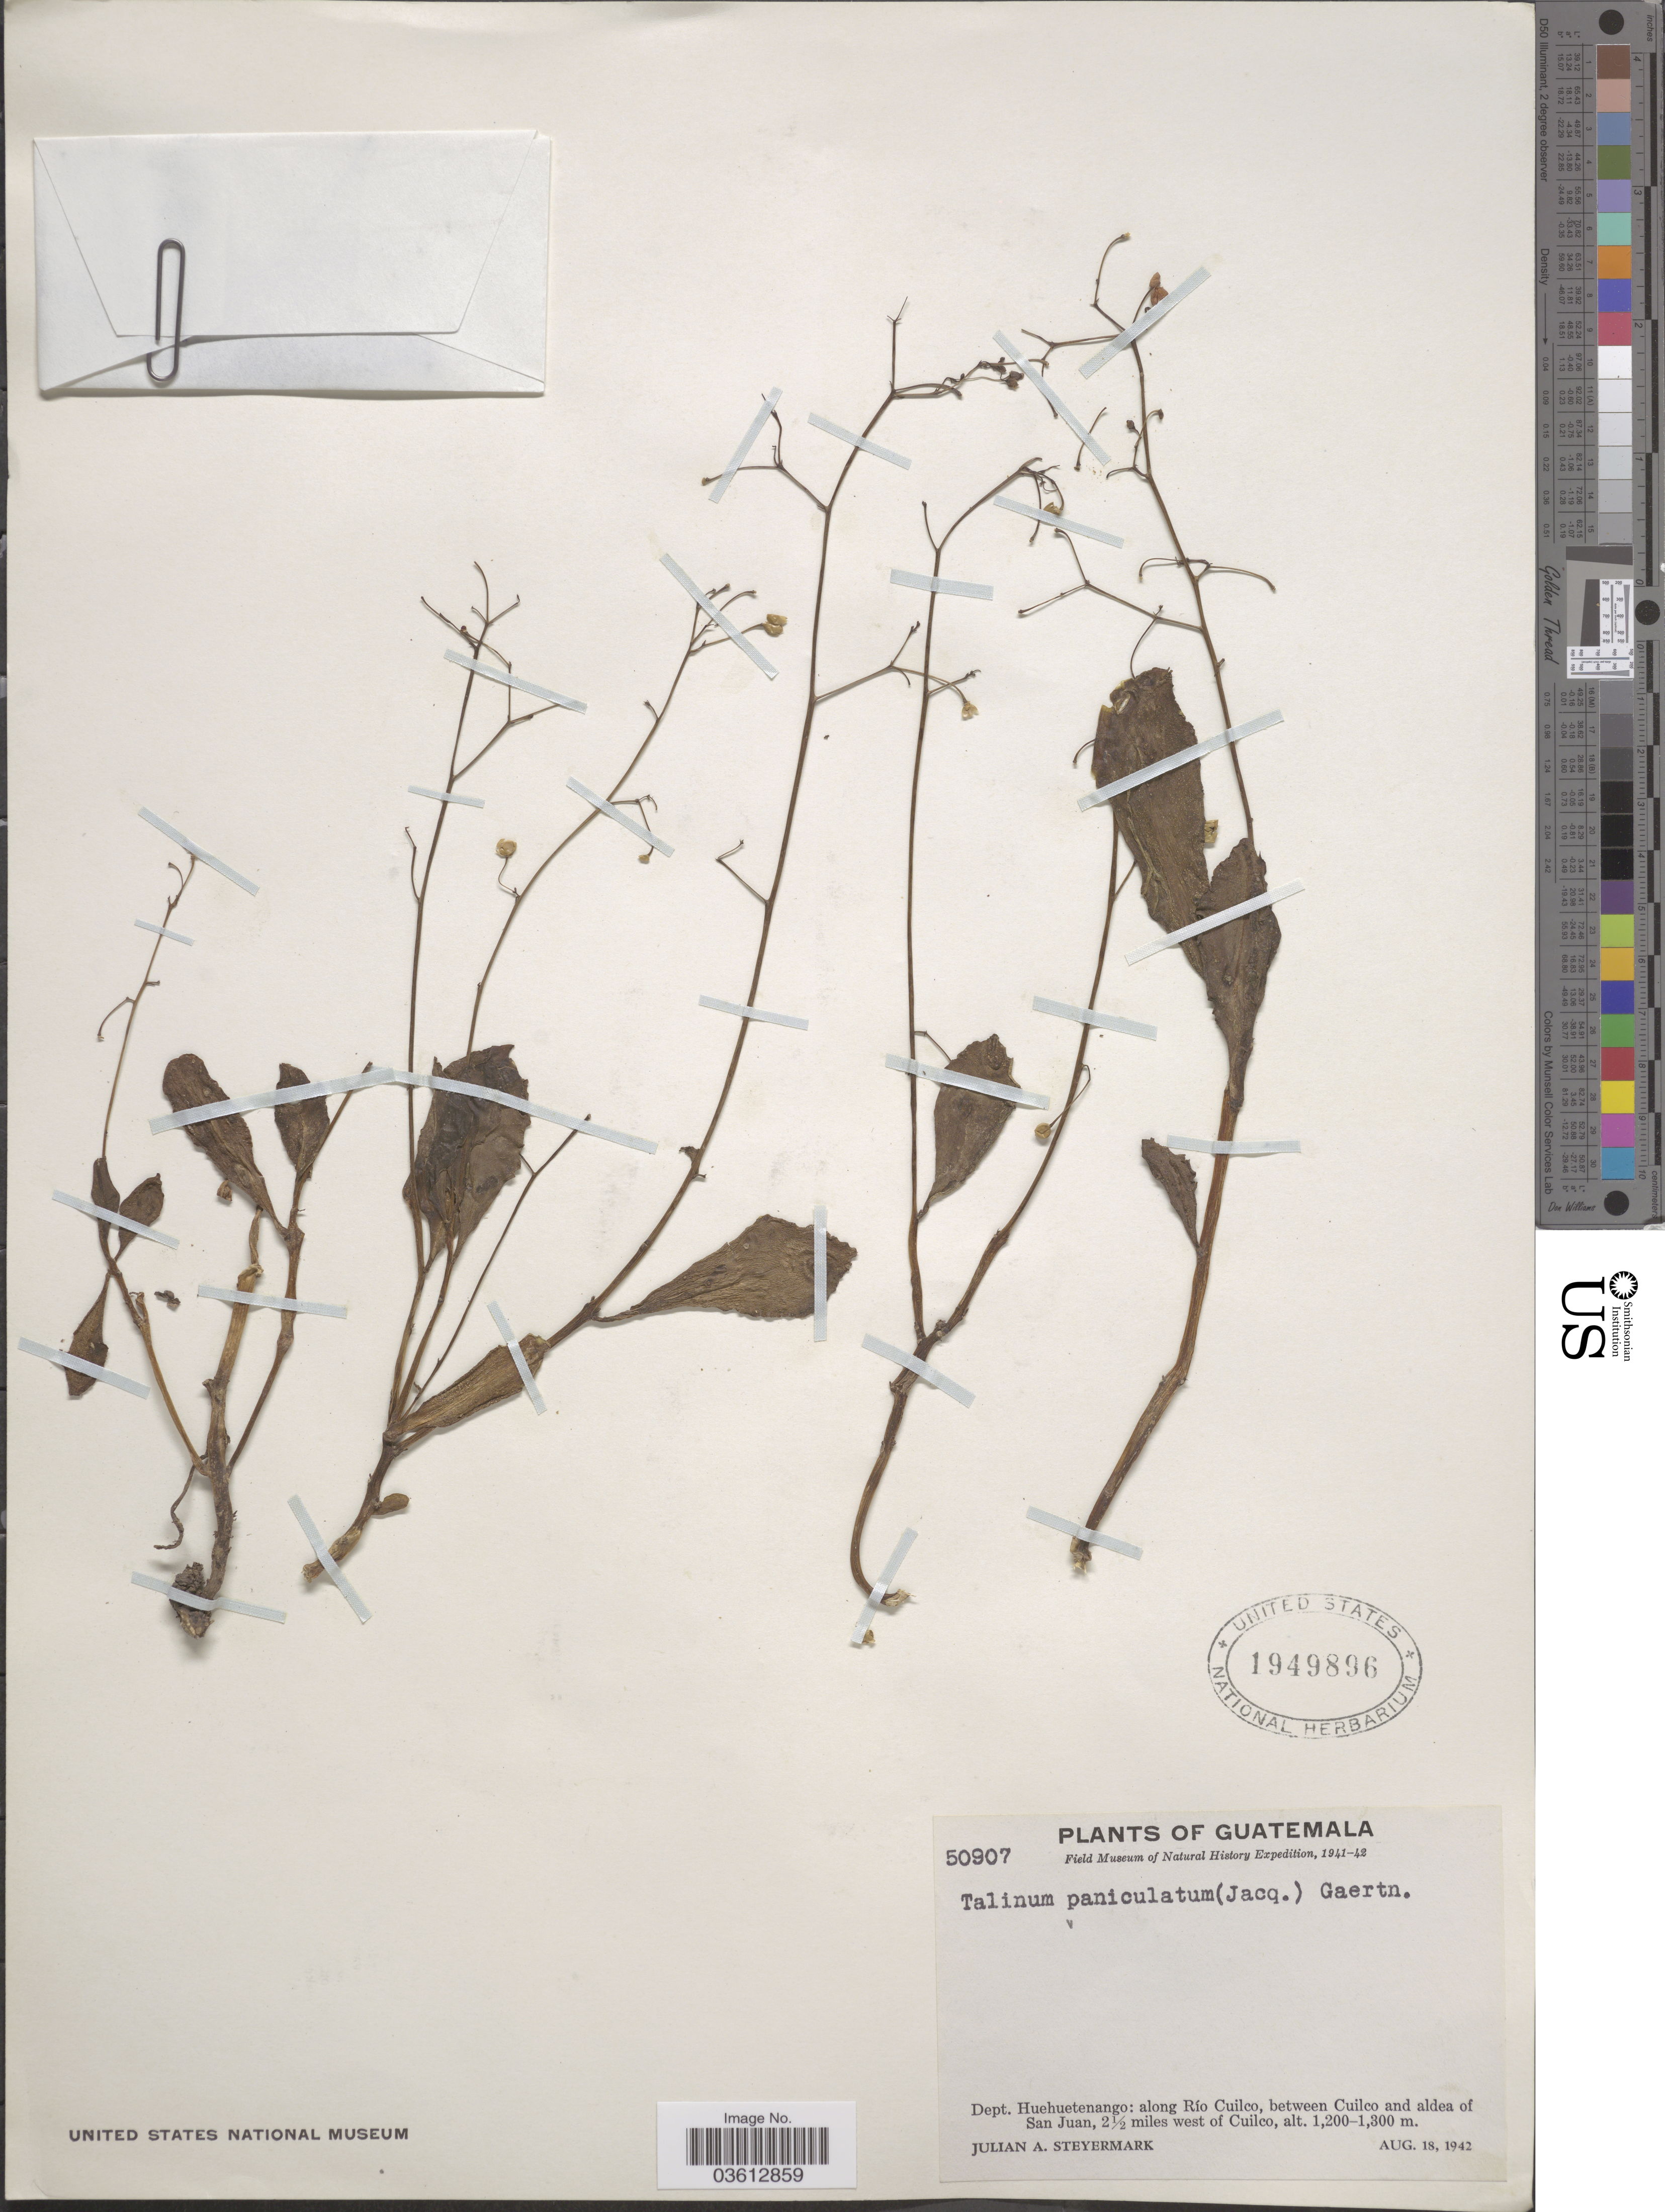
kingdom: Plantae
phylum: Tracheophyta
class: Magnoliopsida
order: Caryophyllales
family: Talinaceae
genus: Talinum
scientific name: Talinum paniculatum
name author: (Jacq.) Gaertn.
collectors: J. Steyermark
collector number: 50907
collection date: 1942-08-18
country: Guatemala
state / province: Huehuetenango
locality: Dept. Huehuetenango: along Río Cuilco, between Cuilco and aldea of San Juan, 2½ miles west of Cuilco.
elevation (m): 1200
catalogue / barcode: US 1949896